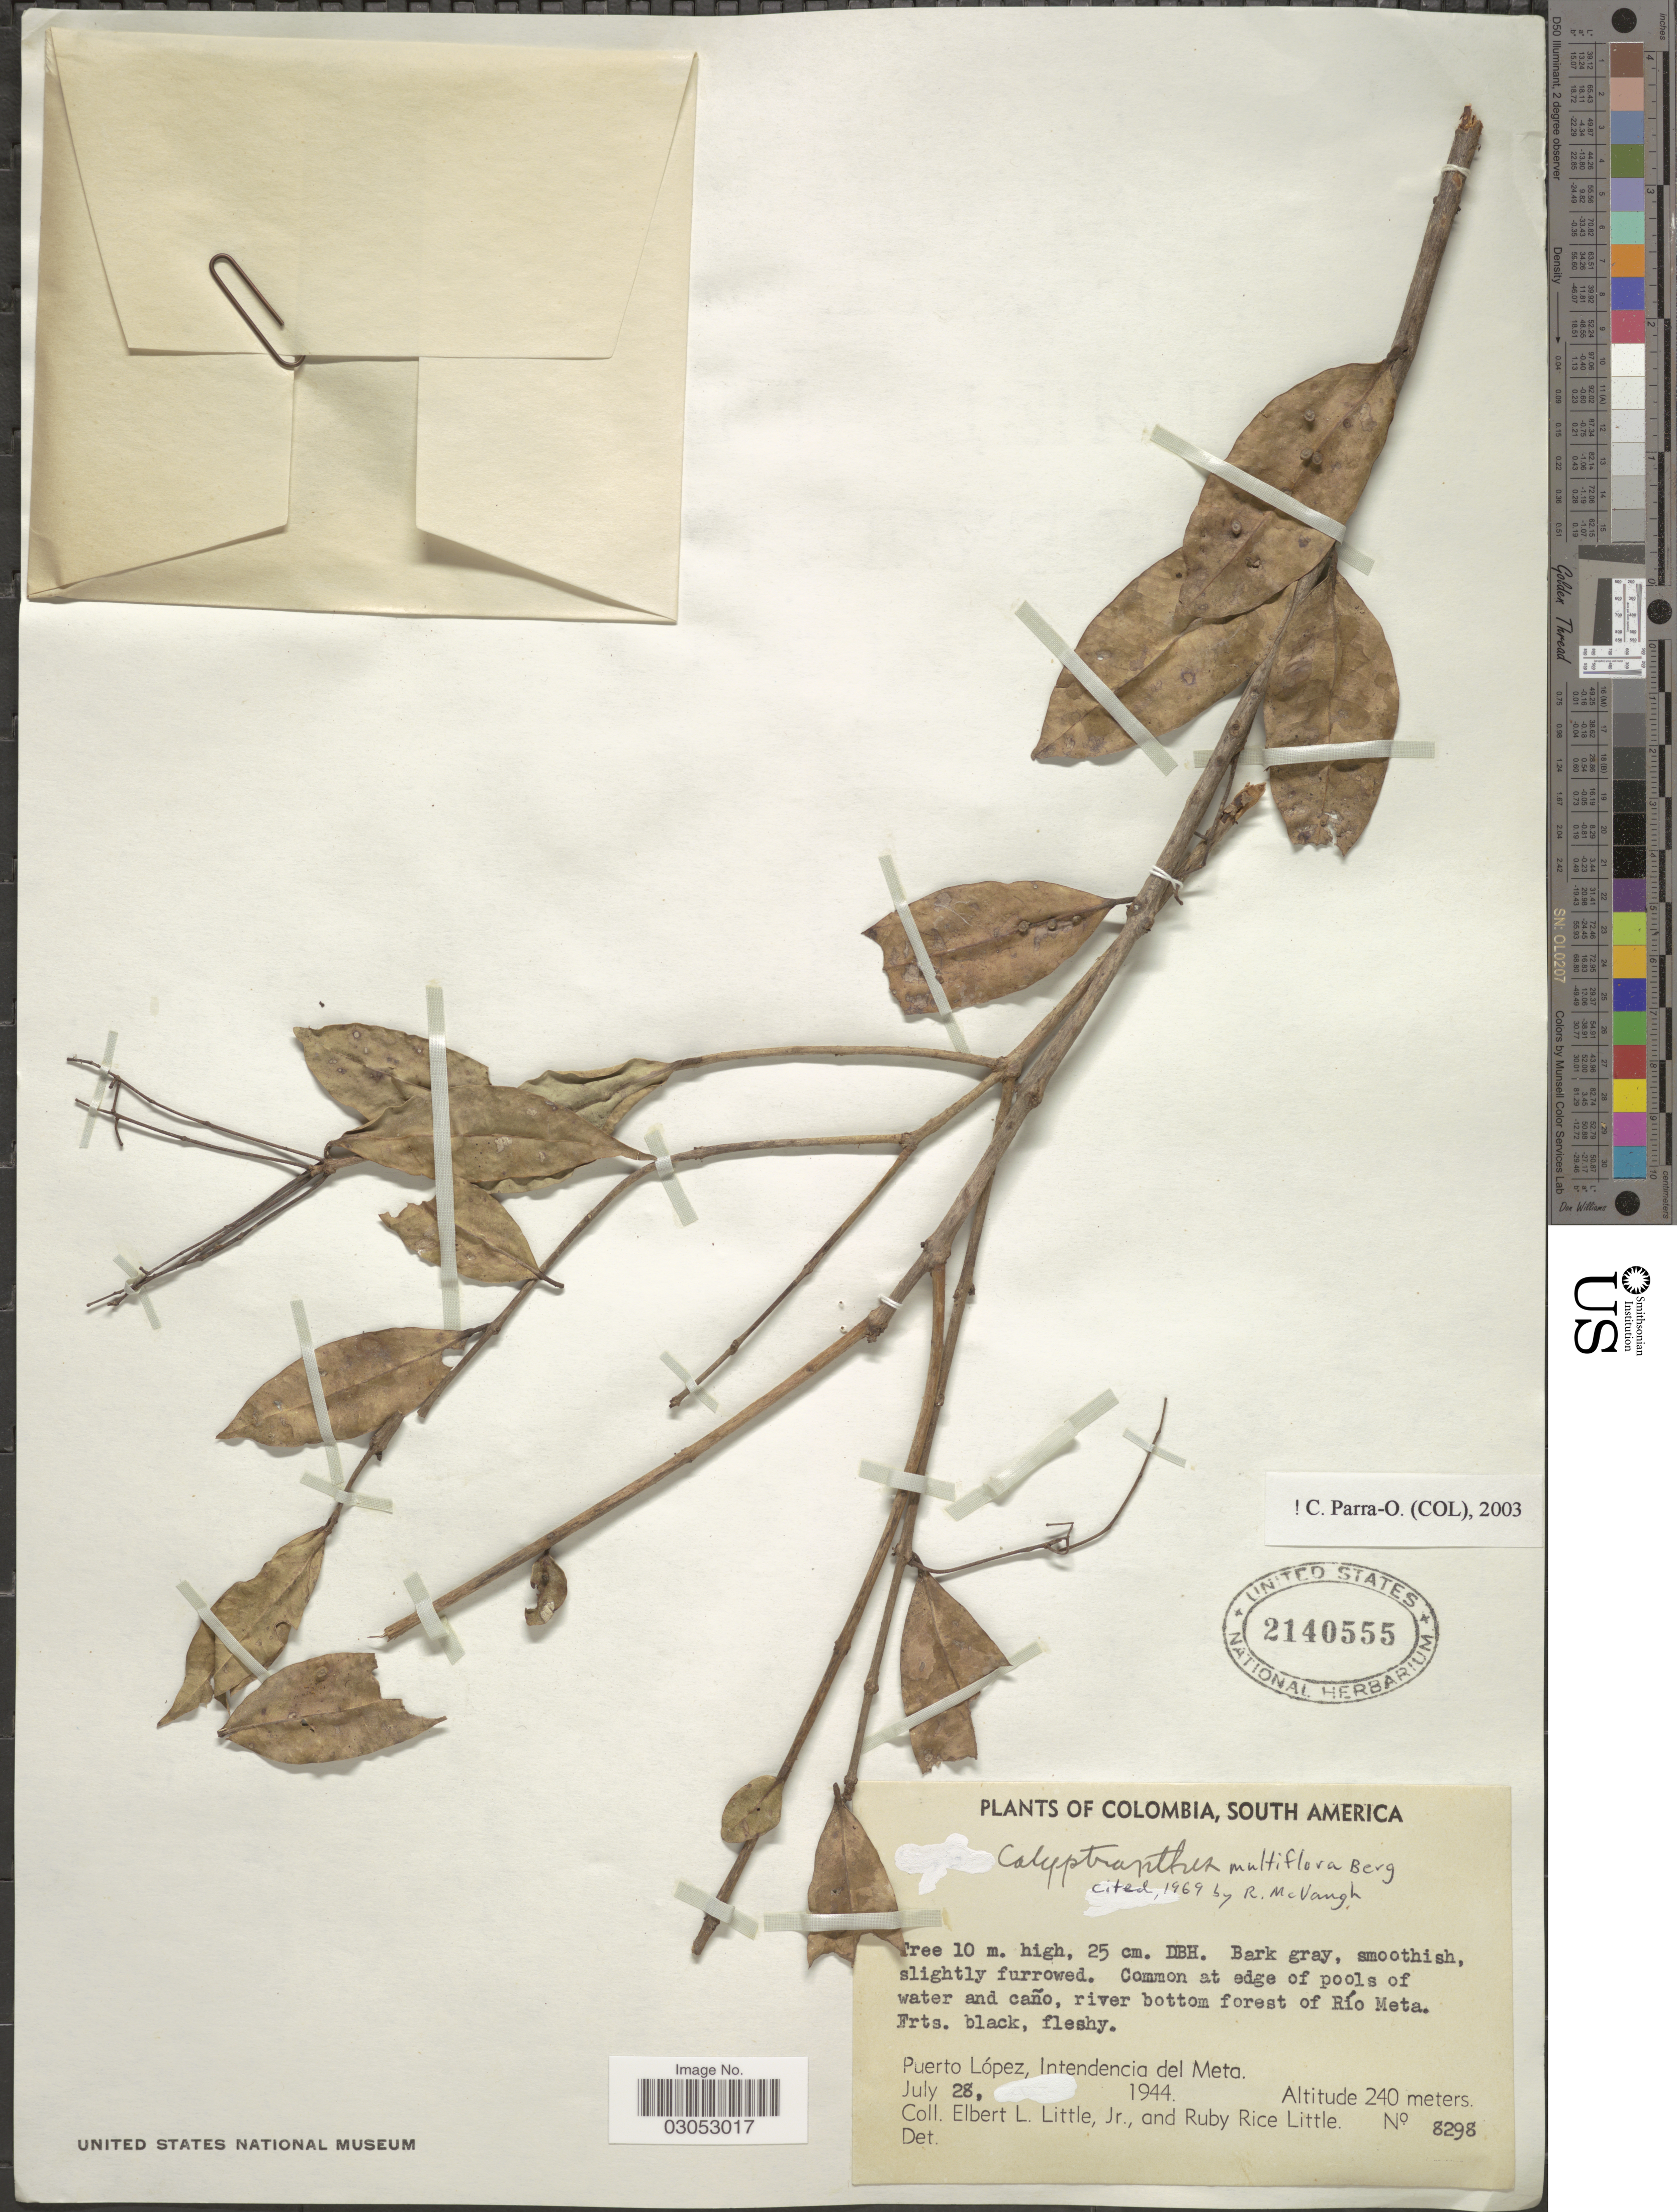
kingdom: Plantae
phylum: Tracheophyta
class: Magnoliopsida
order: Myrtales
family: Myrtaceae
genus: Myrcia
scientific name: Myrcia florifera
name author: (McVaugh) Gaem & E. Lucas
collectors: E. L. Little & R. R. Little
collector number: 8298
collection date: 1944-07-28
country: Colombia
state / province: Meta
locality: Common at edge of pools of water and caño, river bottom forest of Río Meta. Puerto López, Intendencia del Meta.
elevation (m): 240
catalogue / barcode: US 2140555